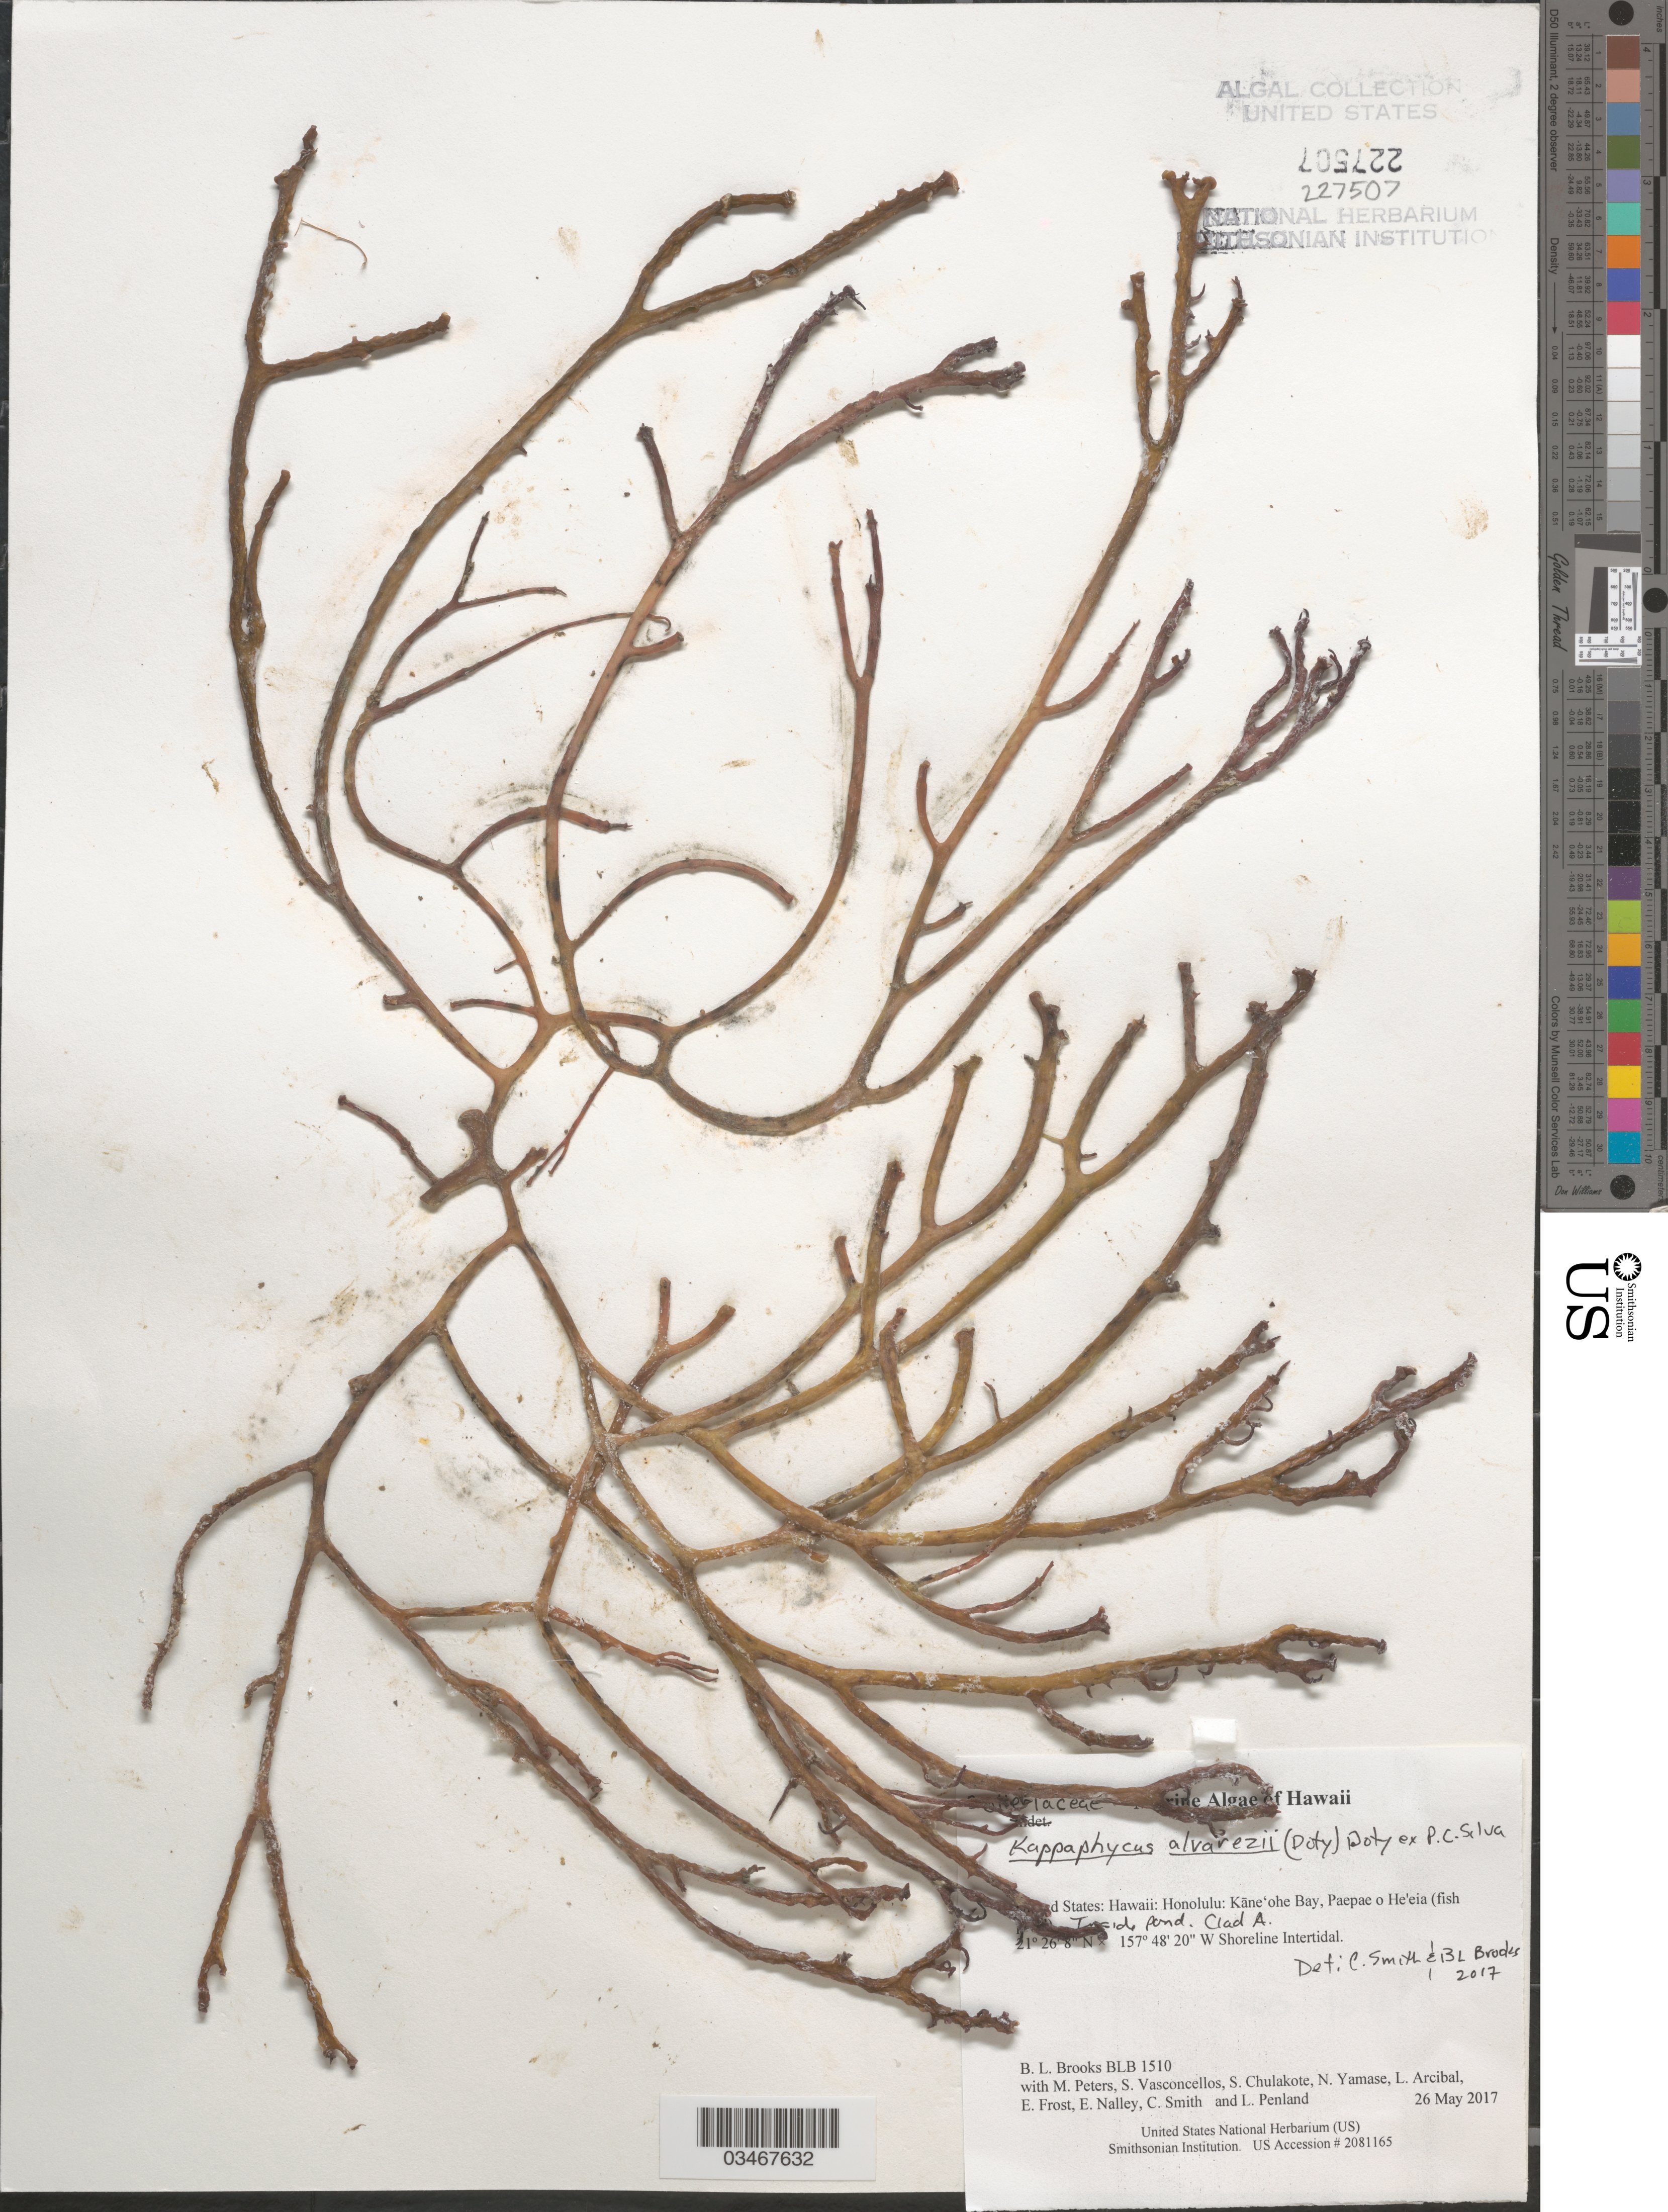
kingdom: Plantae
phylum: Rhodophyta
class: Florideophyceae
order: Gigartinales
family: Solieriaceae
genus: Kappaphycus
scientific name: Kappaphycus alvarezii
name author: (Doty) Doty ex P.C. Silva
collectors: B. Brooks, M. Peters, S. Vasconcellos, S. Chulakote & et al.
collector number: BLB 1510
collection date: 2017-05-26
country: United States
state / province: Hawaii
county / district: Honolulu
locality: Honolulu: Kāne'ohe Bay, Paepae o He'eia (fish [illegible text].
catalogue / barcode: US 227507